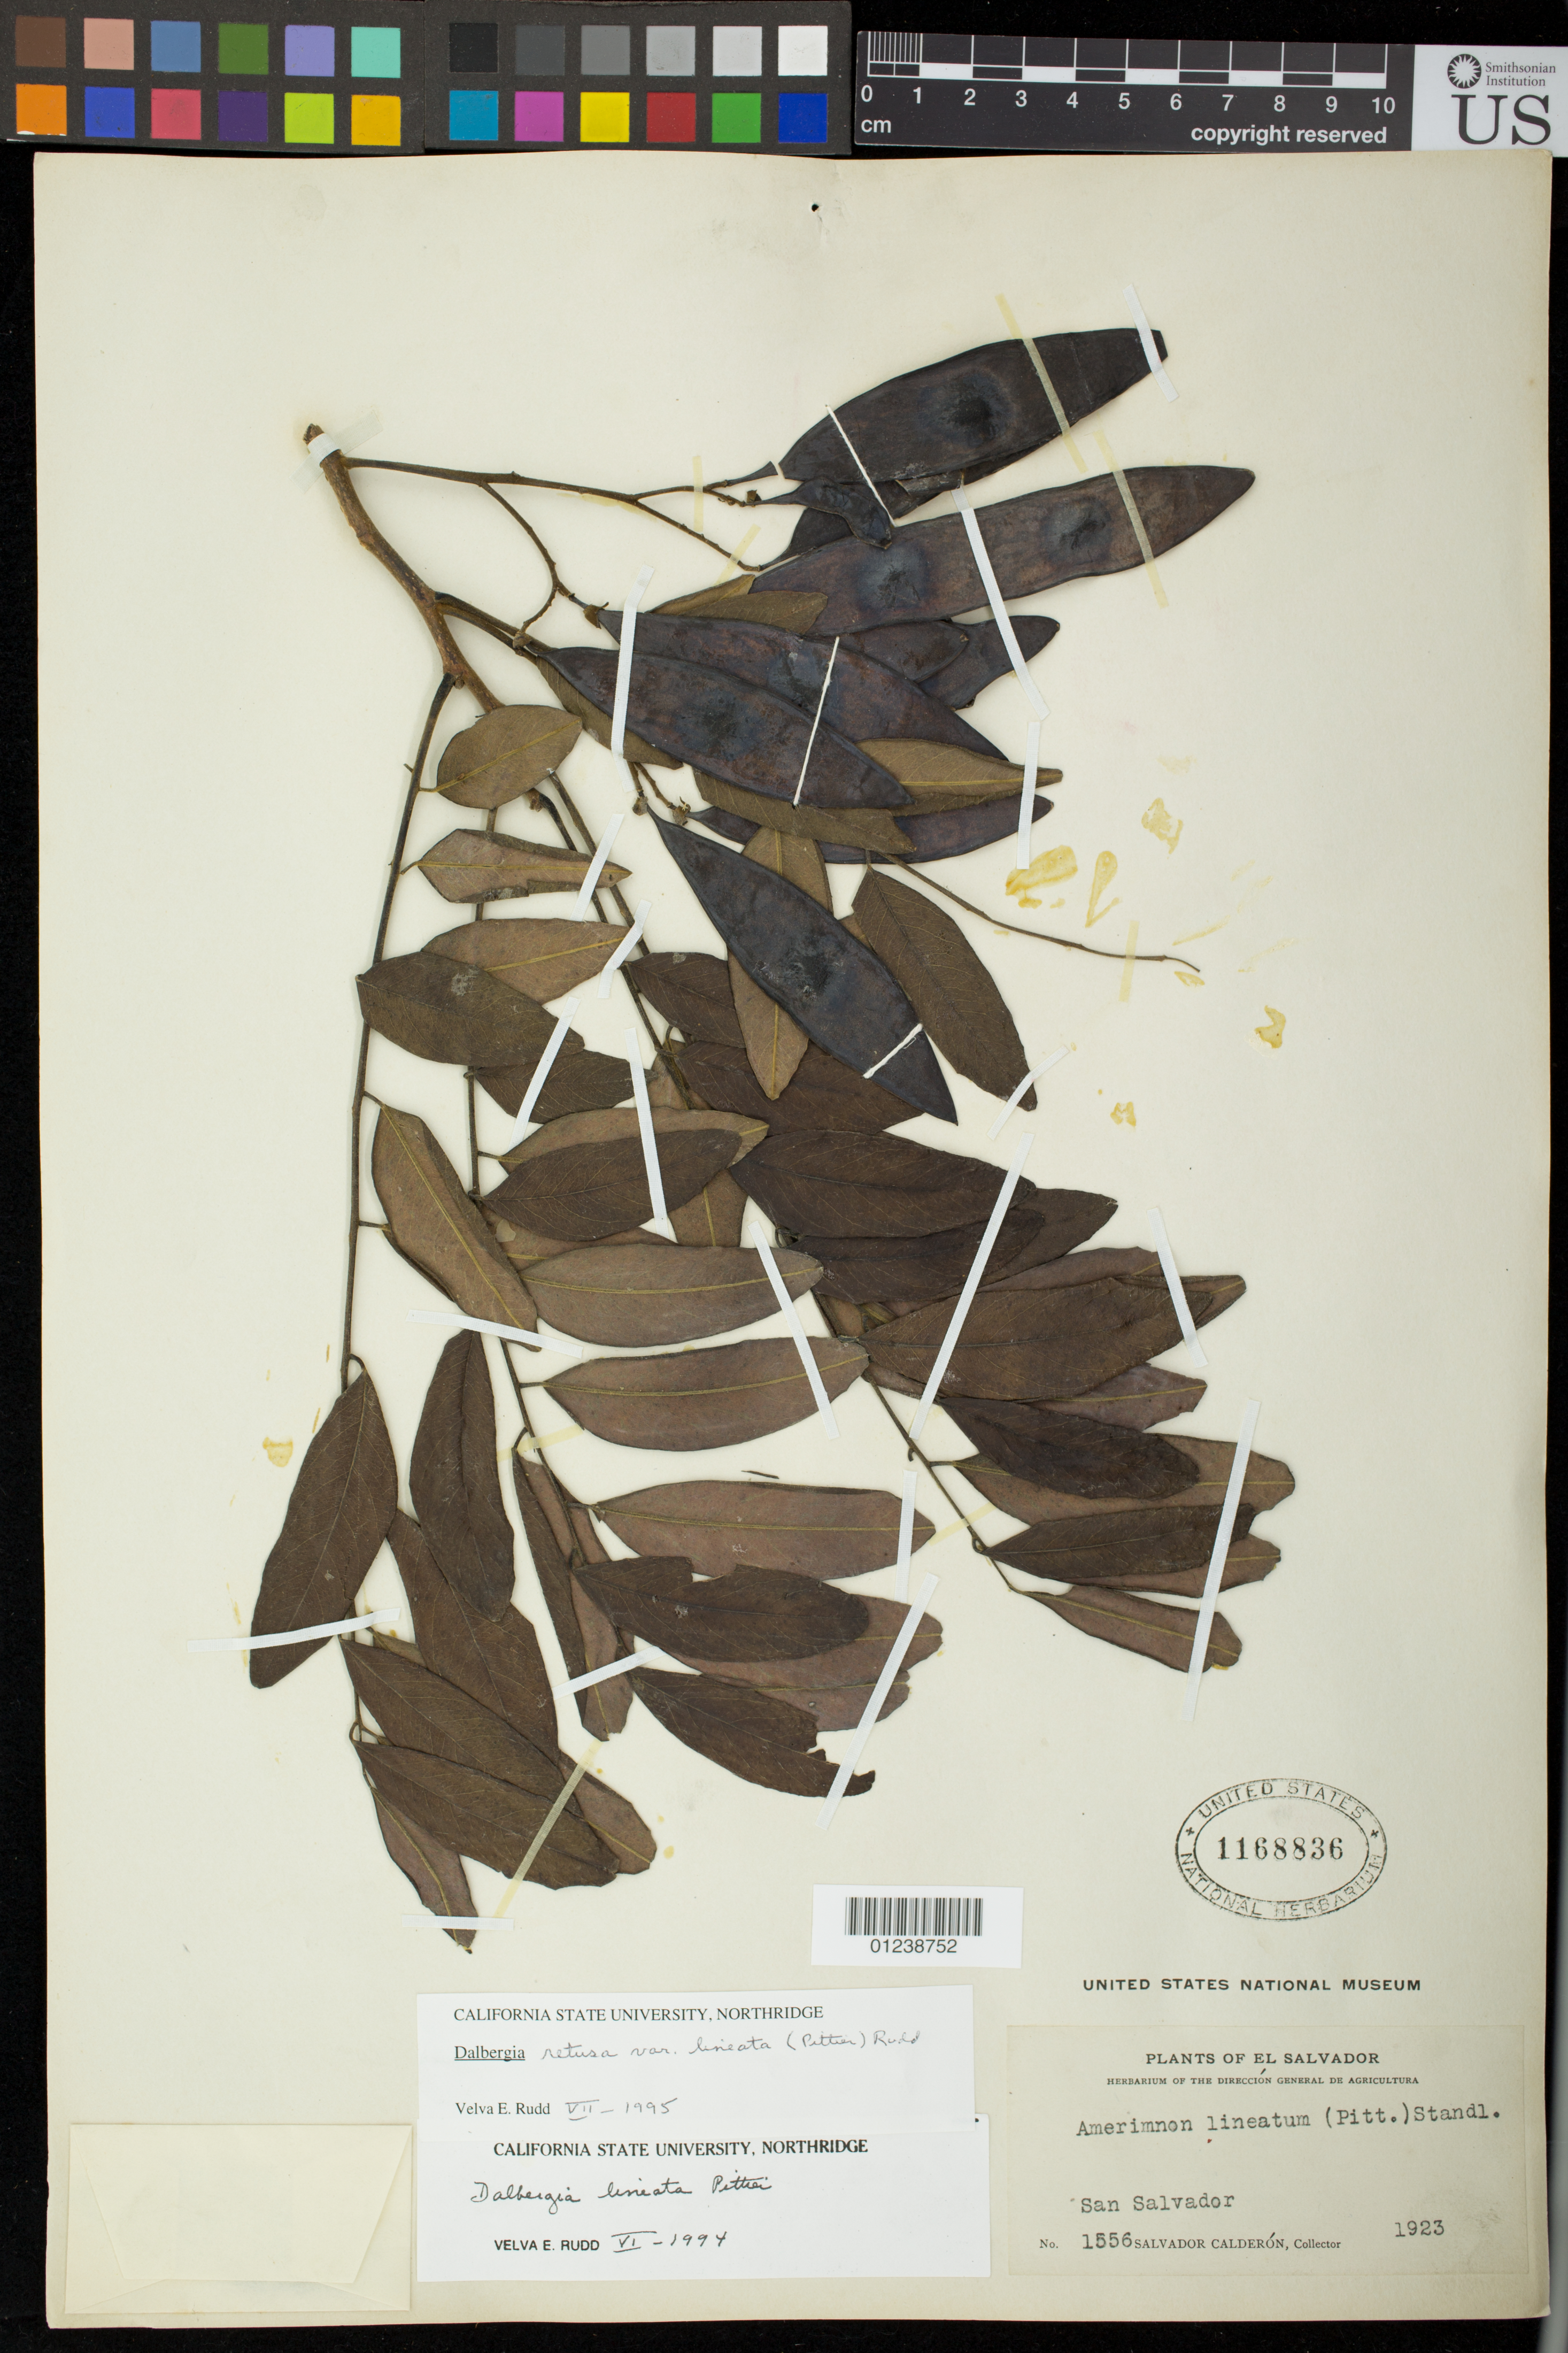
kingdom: Plantae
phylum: Tracheophyta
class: Magnoliopsida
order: Fabales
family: Fabaceae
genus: Dalbergia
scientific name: Dalbergia retusa var. lineata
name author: (Pittier) Rudd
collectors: S. Calderón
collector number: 1556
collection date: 1923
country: El Salvador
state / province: San Salvador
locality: San Salvador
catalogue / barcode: US 1168836